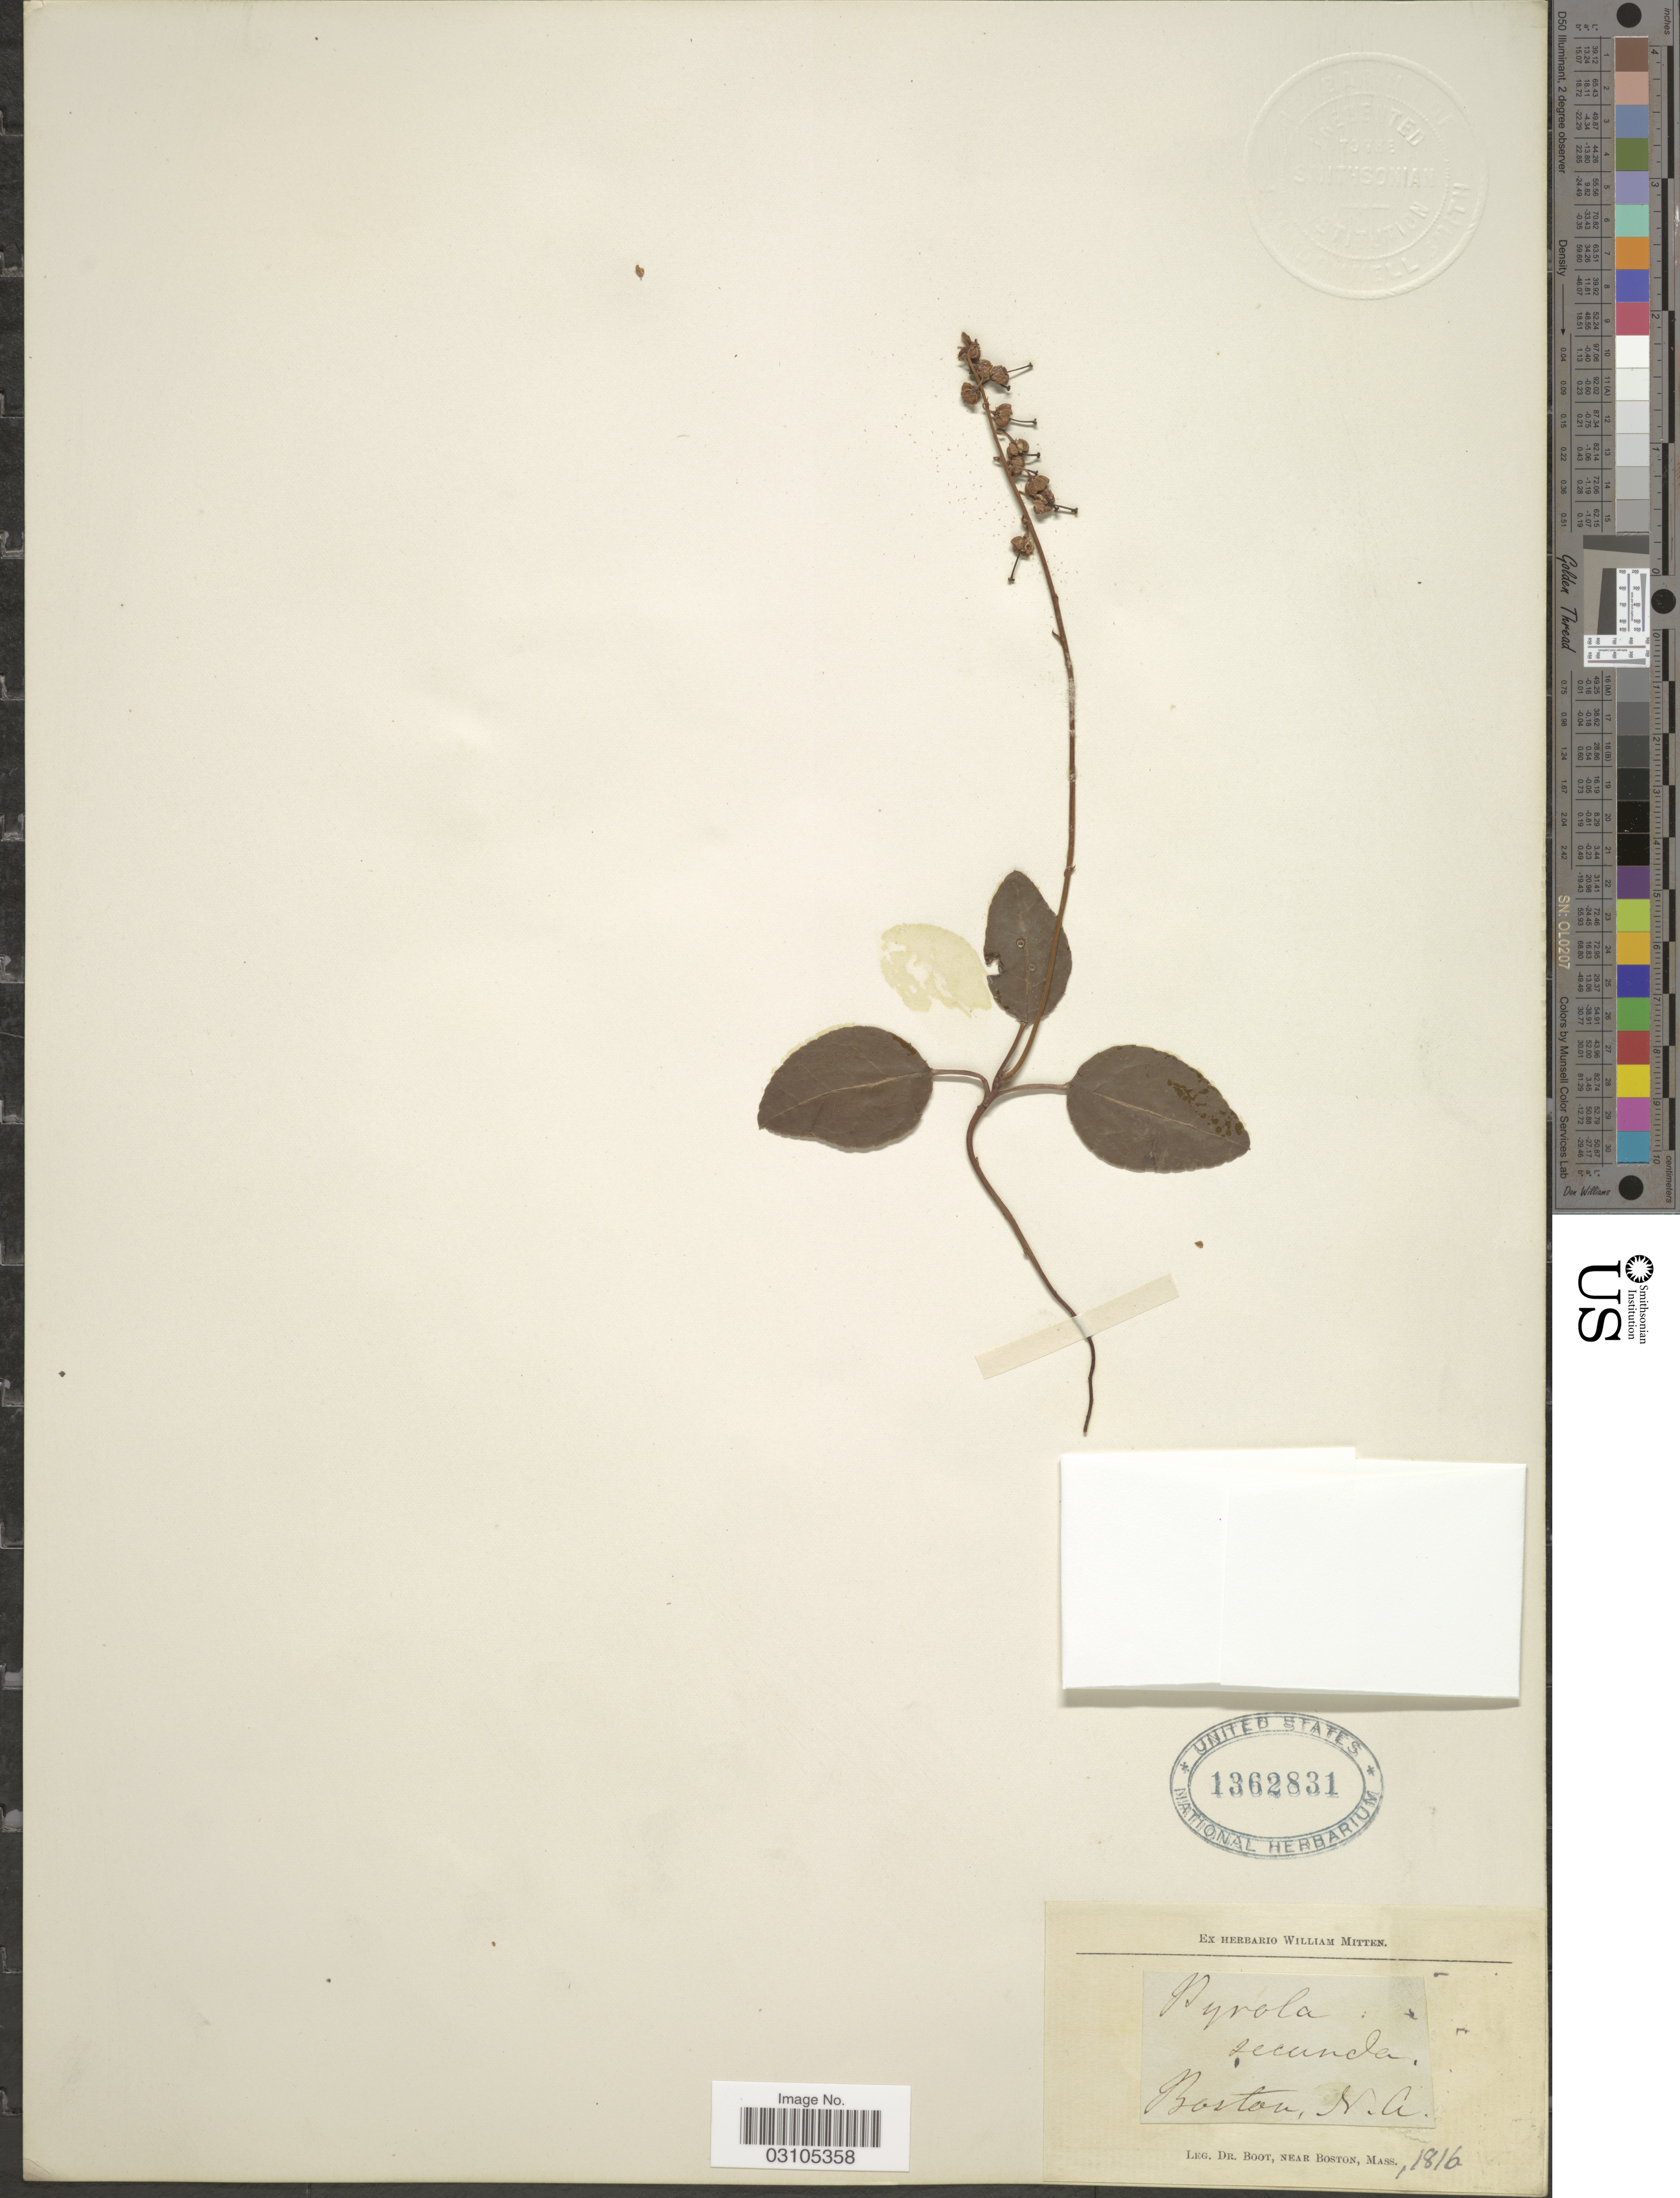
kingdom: Plantae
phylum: Tracheophyta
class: Magnoliopsida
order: Ericales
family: Ericaceae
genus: Orthilia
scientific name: Orthilia secunda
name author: (L.) House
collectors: Boot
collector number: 1816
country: United States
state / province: Massachusetts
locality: Boston, M. A.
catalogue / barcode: US 1362831